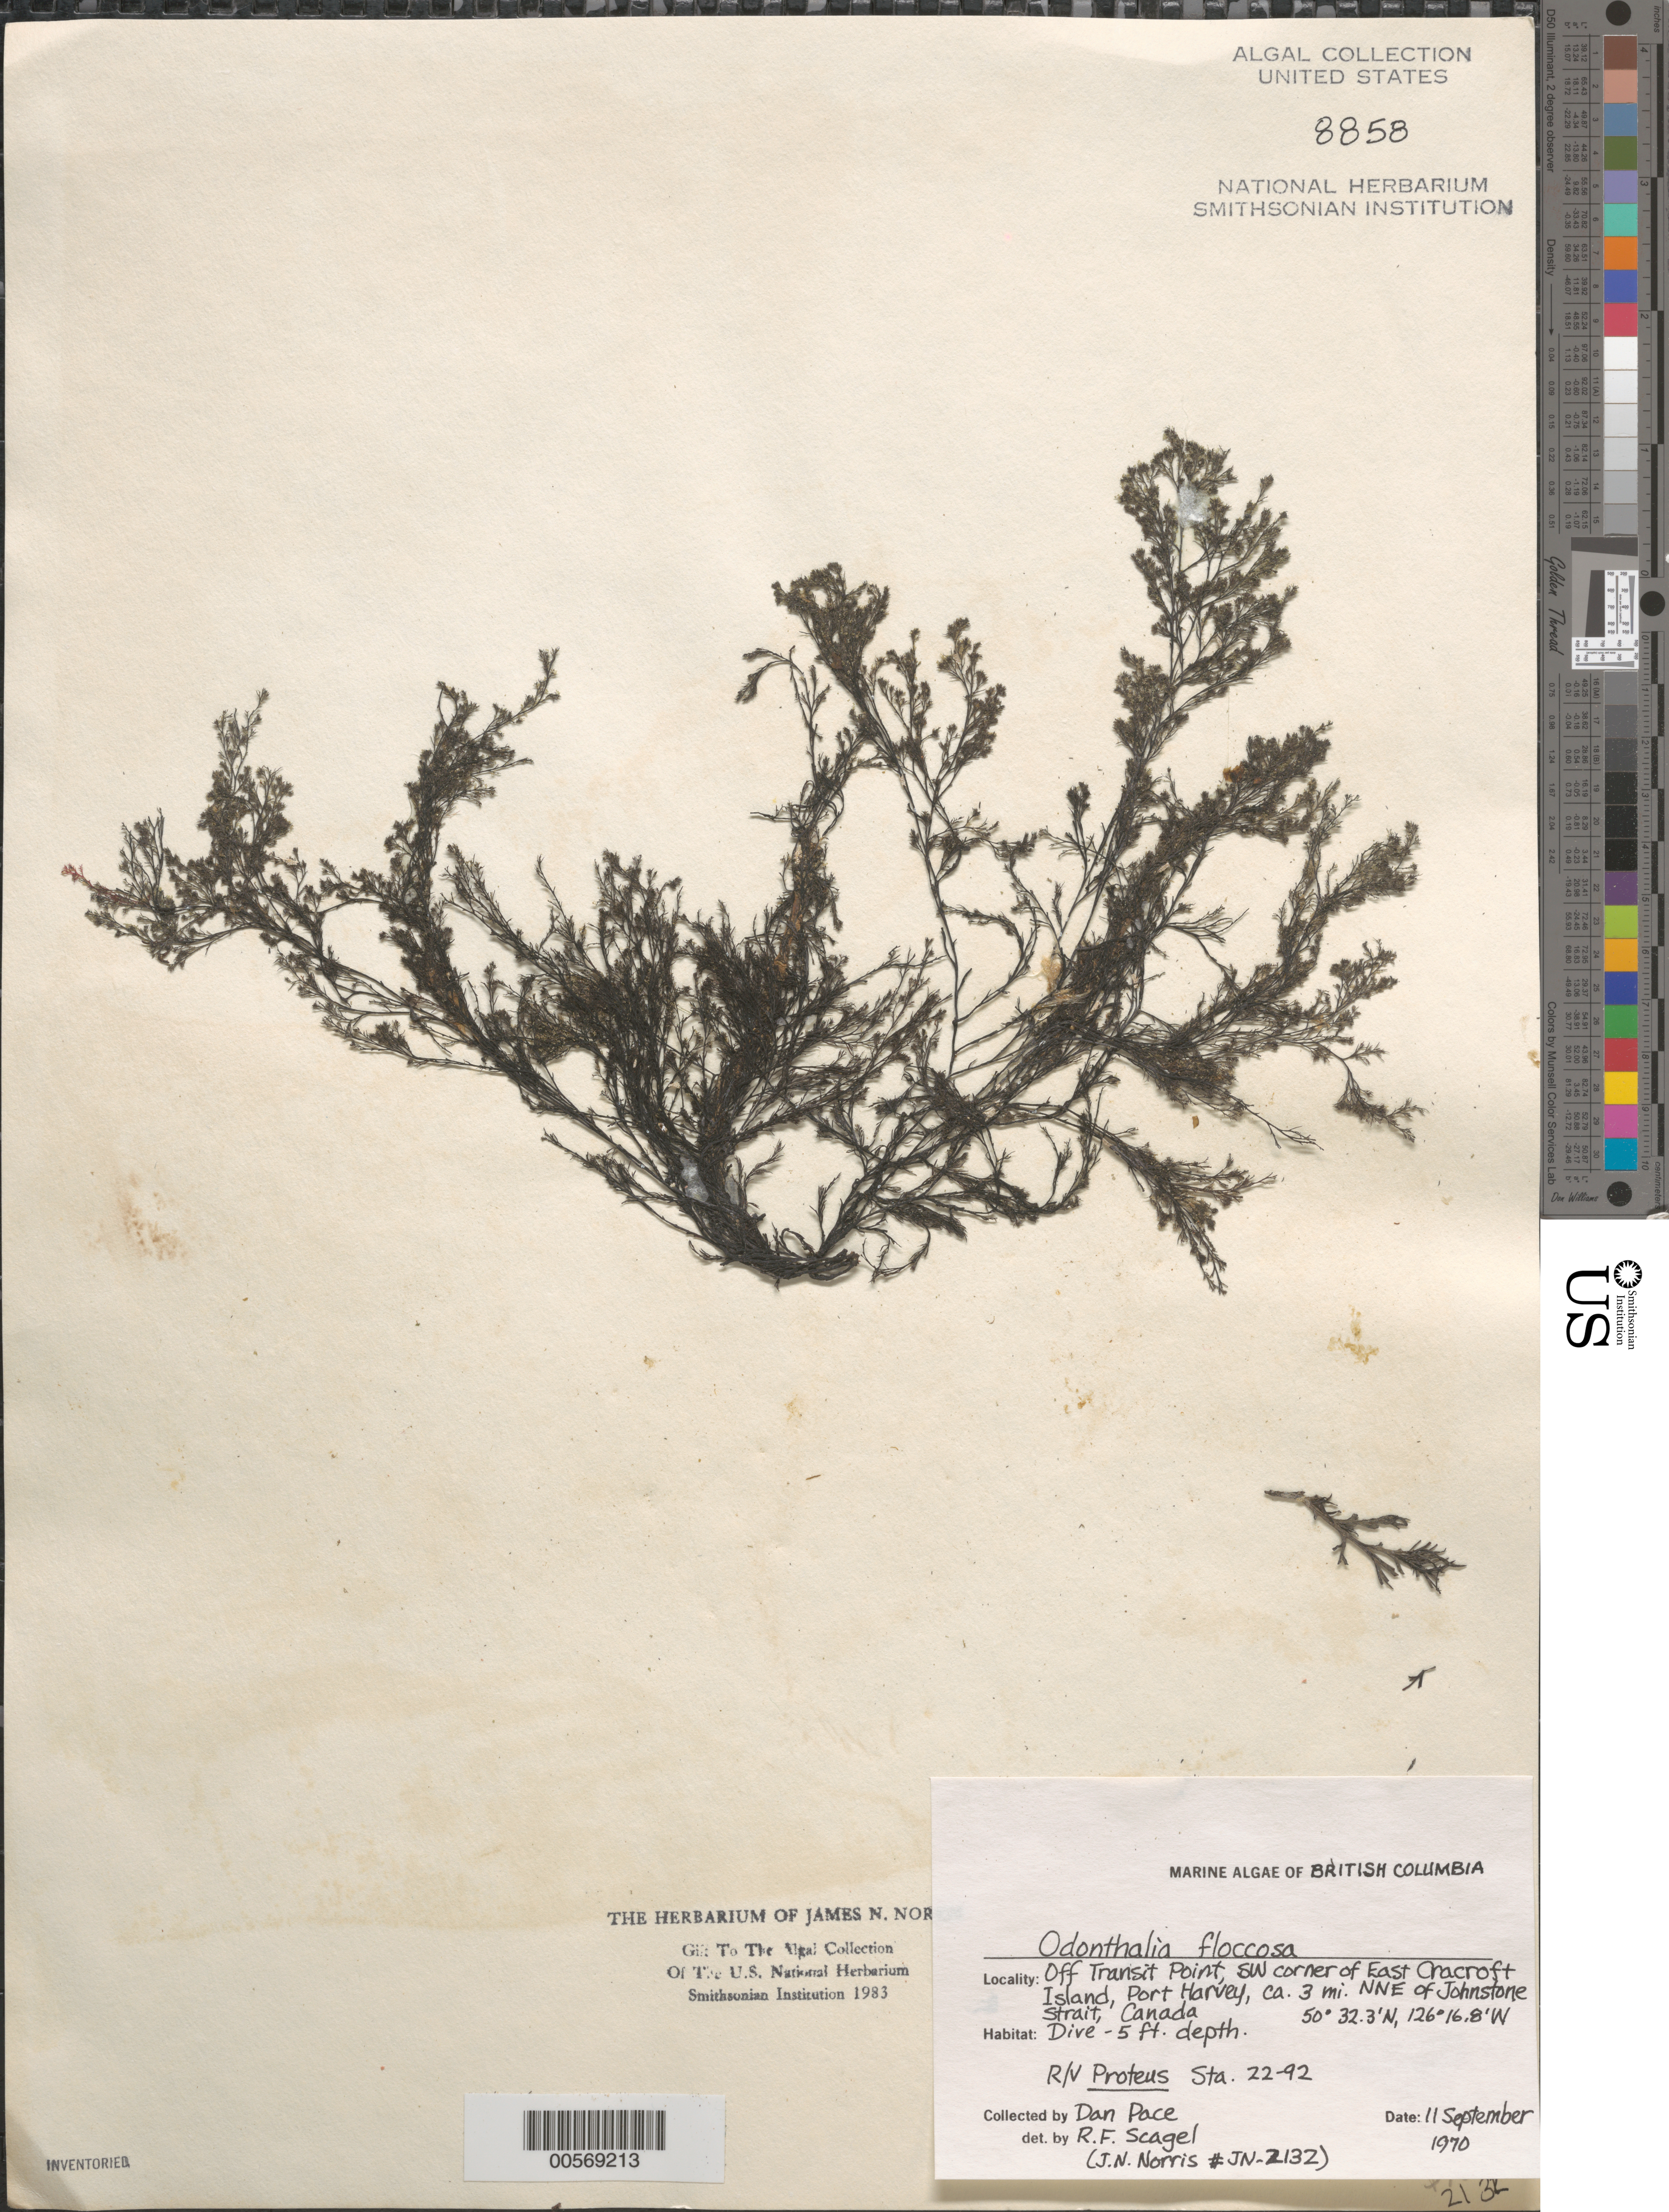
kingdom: Plantae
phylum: Rhodophyta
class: Florideophyceae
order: Ceramiales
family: Rhodomelaceae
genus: Odonthalia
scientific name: Odonthalia floccosa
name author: (Esper) Falkenb.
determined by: Scagel, R. F.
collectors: D. Pace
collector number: Jn-2132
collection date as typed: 11 Sep 1970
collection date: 1970-09-11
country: Canada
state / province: British Columbia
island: East Cracroft Island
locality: Off Transit Point, Port Harvey, ca. 3 miles north northeast of Johnstone Strait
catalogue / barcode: US 8858